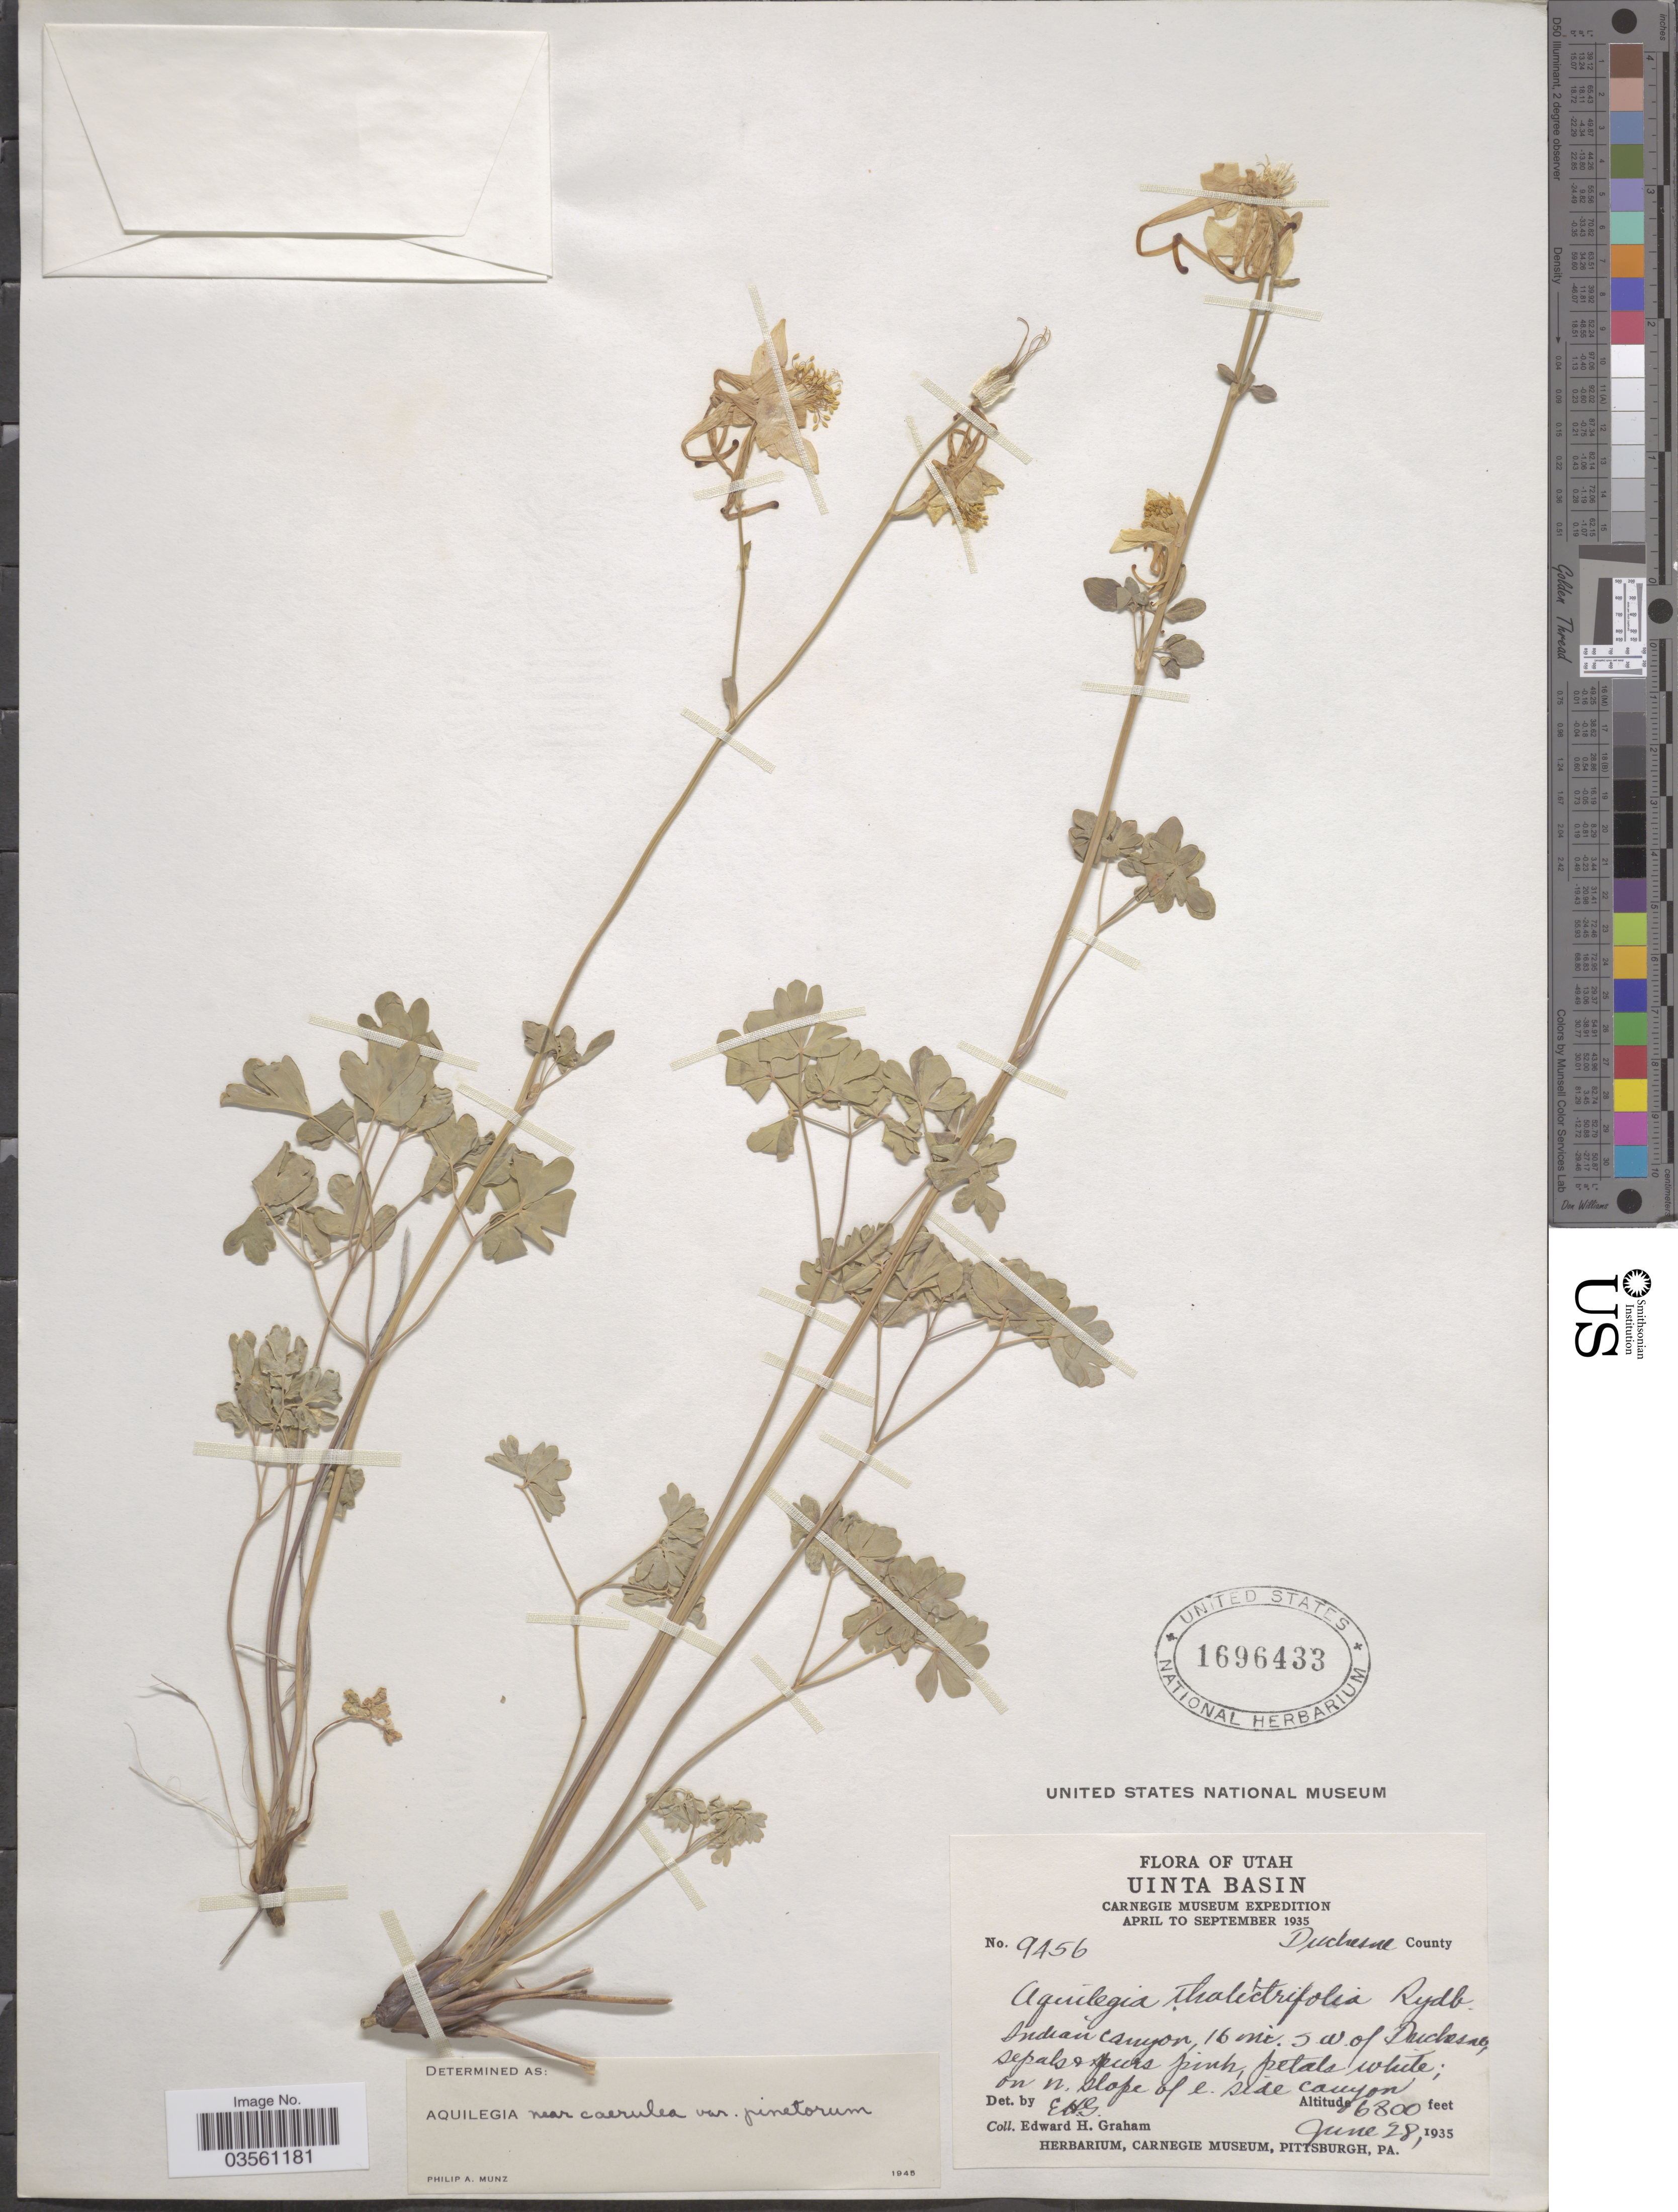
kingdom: Plantae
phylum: Tracheophyta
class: Magnoliopsida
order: Ranunculales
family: Ranunculaceae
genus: Aquilegia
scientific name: Aquilegia coerulea var. pinetorum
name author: E. James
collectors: E. H. Graham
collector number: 9456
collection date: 1935-06-28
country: United States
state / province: Utah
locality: Uinta Basin. Duchesne County. Indian Canyon, 16 mi. S.W. of Duchesne. On n. slope of e. side canyon.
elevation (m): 2073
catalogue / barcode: US 1696433